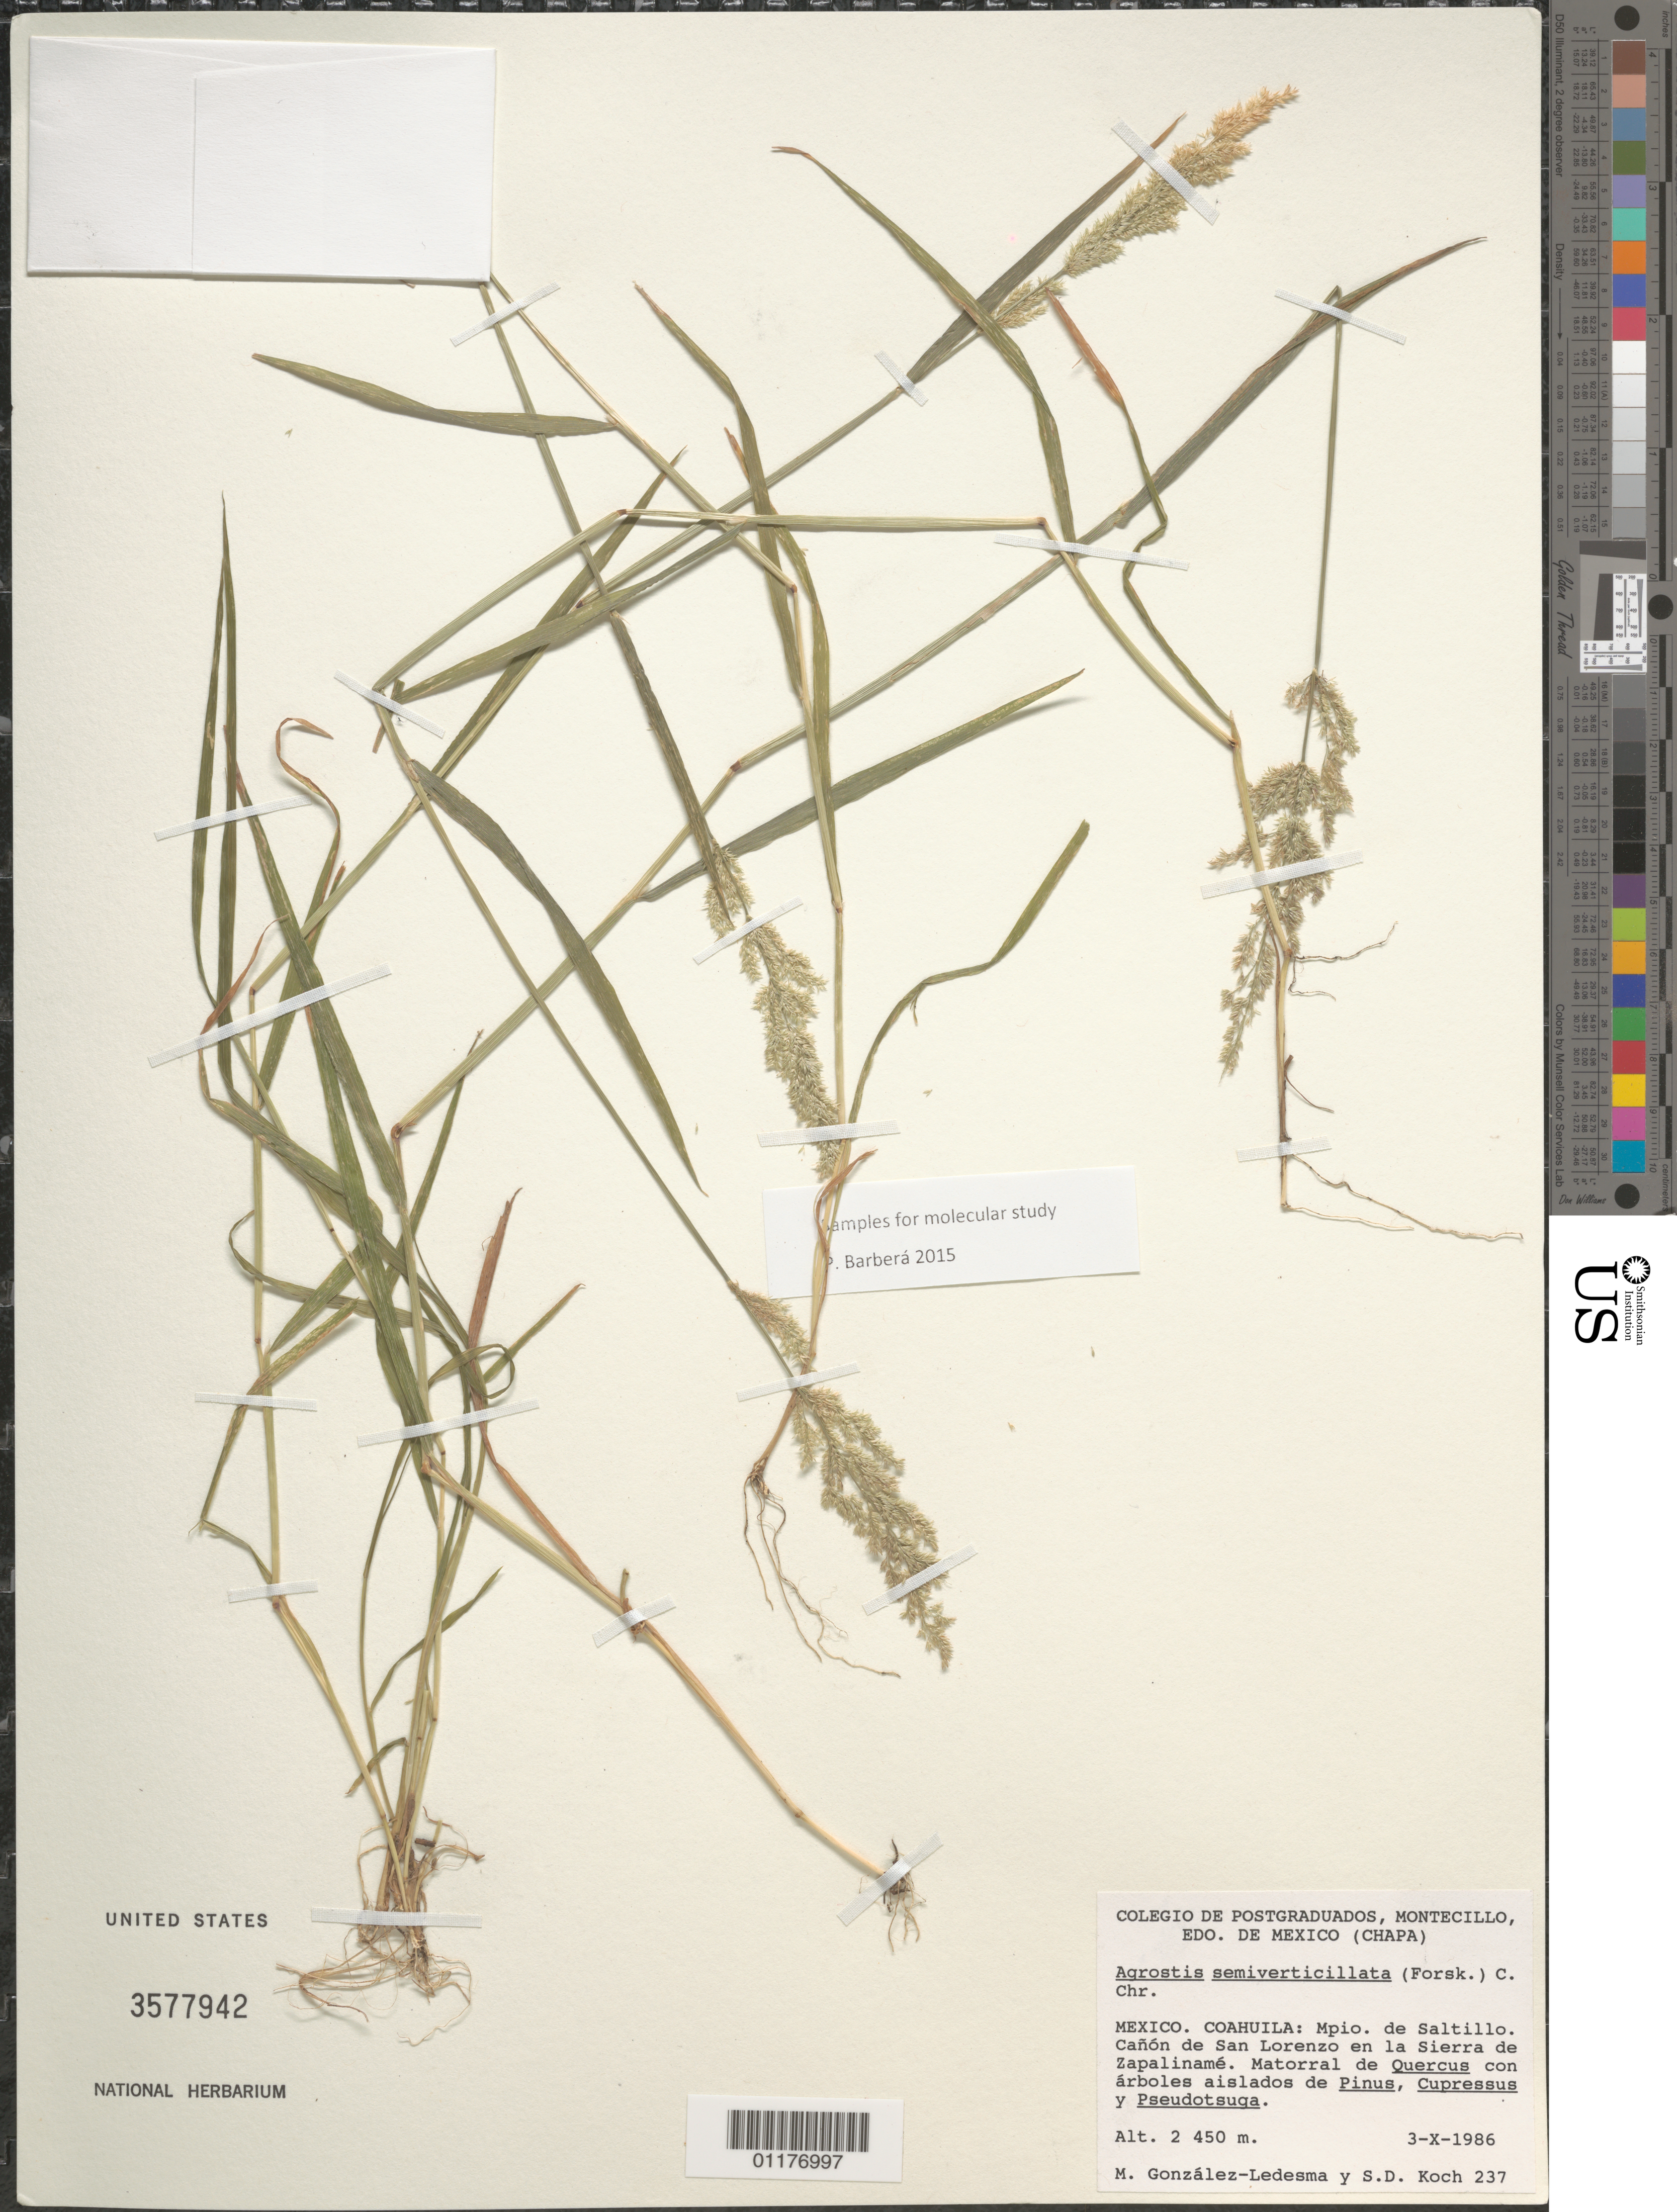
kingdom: Plantae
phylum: Tracheophyta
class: Liliopsida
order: Poales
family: Poaceae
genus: Agrostis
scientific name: Agrostis semiverticillata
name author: (Forssk.) C. Chr.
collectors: M. González-Ledesma & S. D. Koch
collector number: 237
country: Mexico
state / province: Coahuila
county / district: Saltillo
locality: Canon de San Lorenzo en la Sierra de Zapaliname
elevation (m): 2450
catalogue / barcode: US 3577942